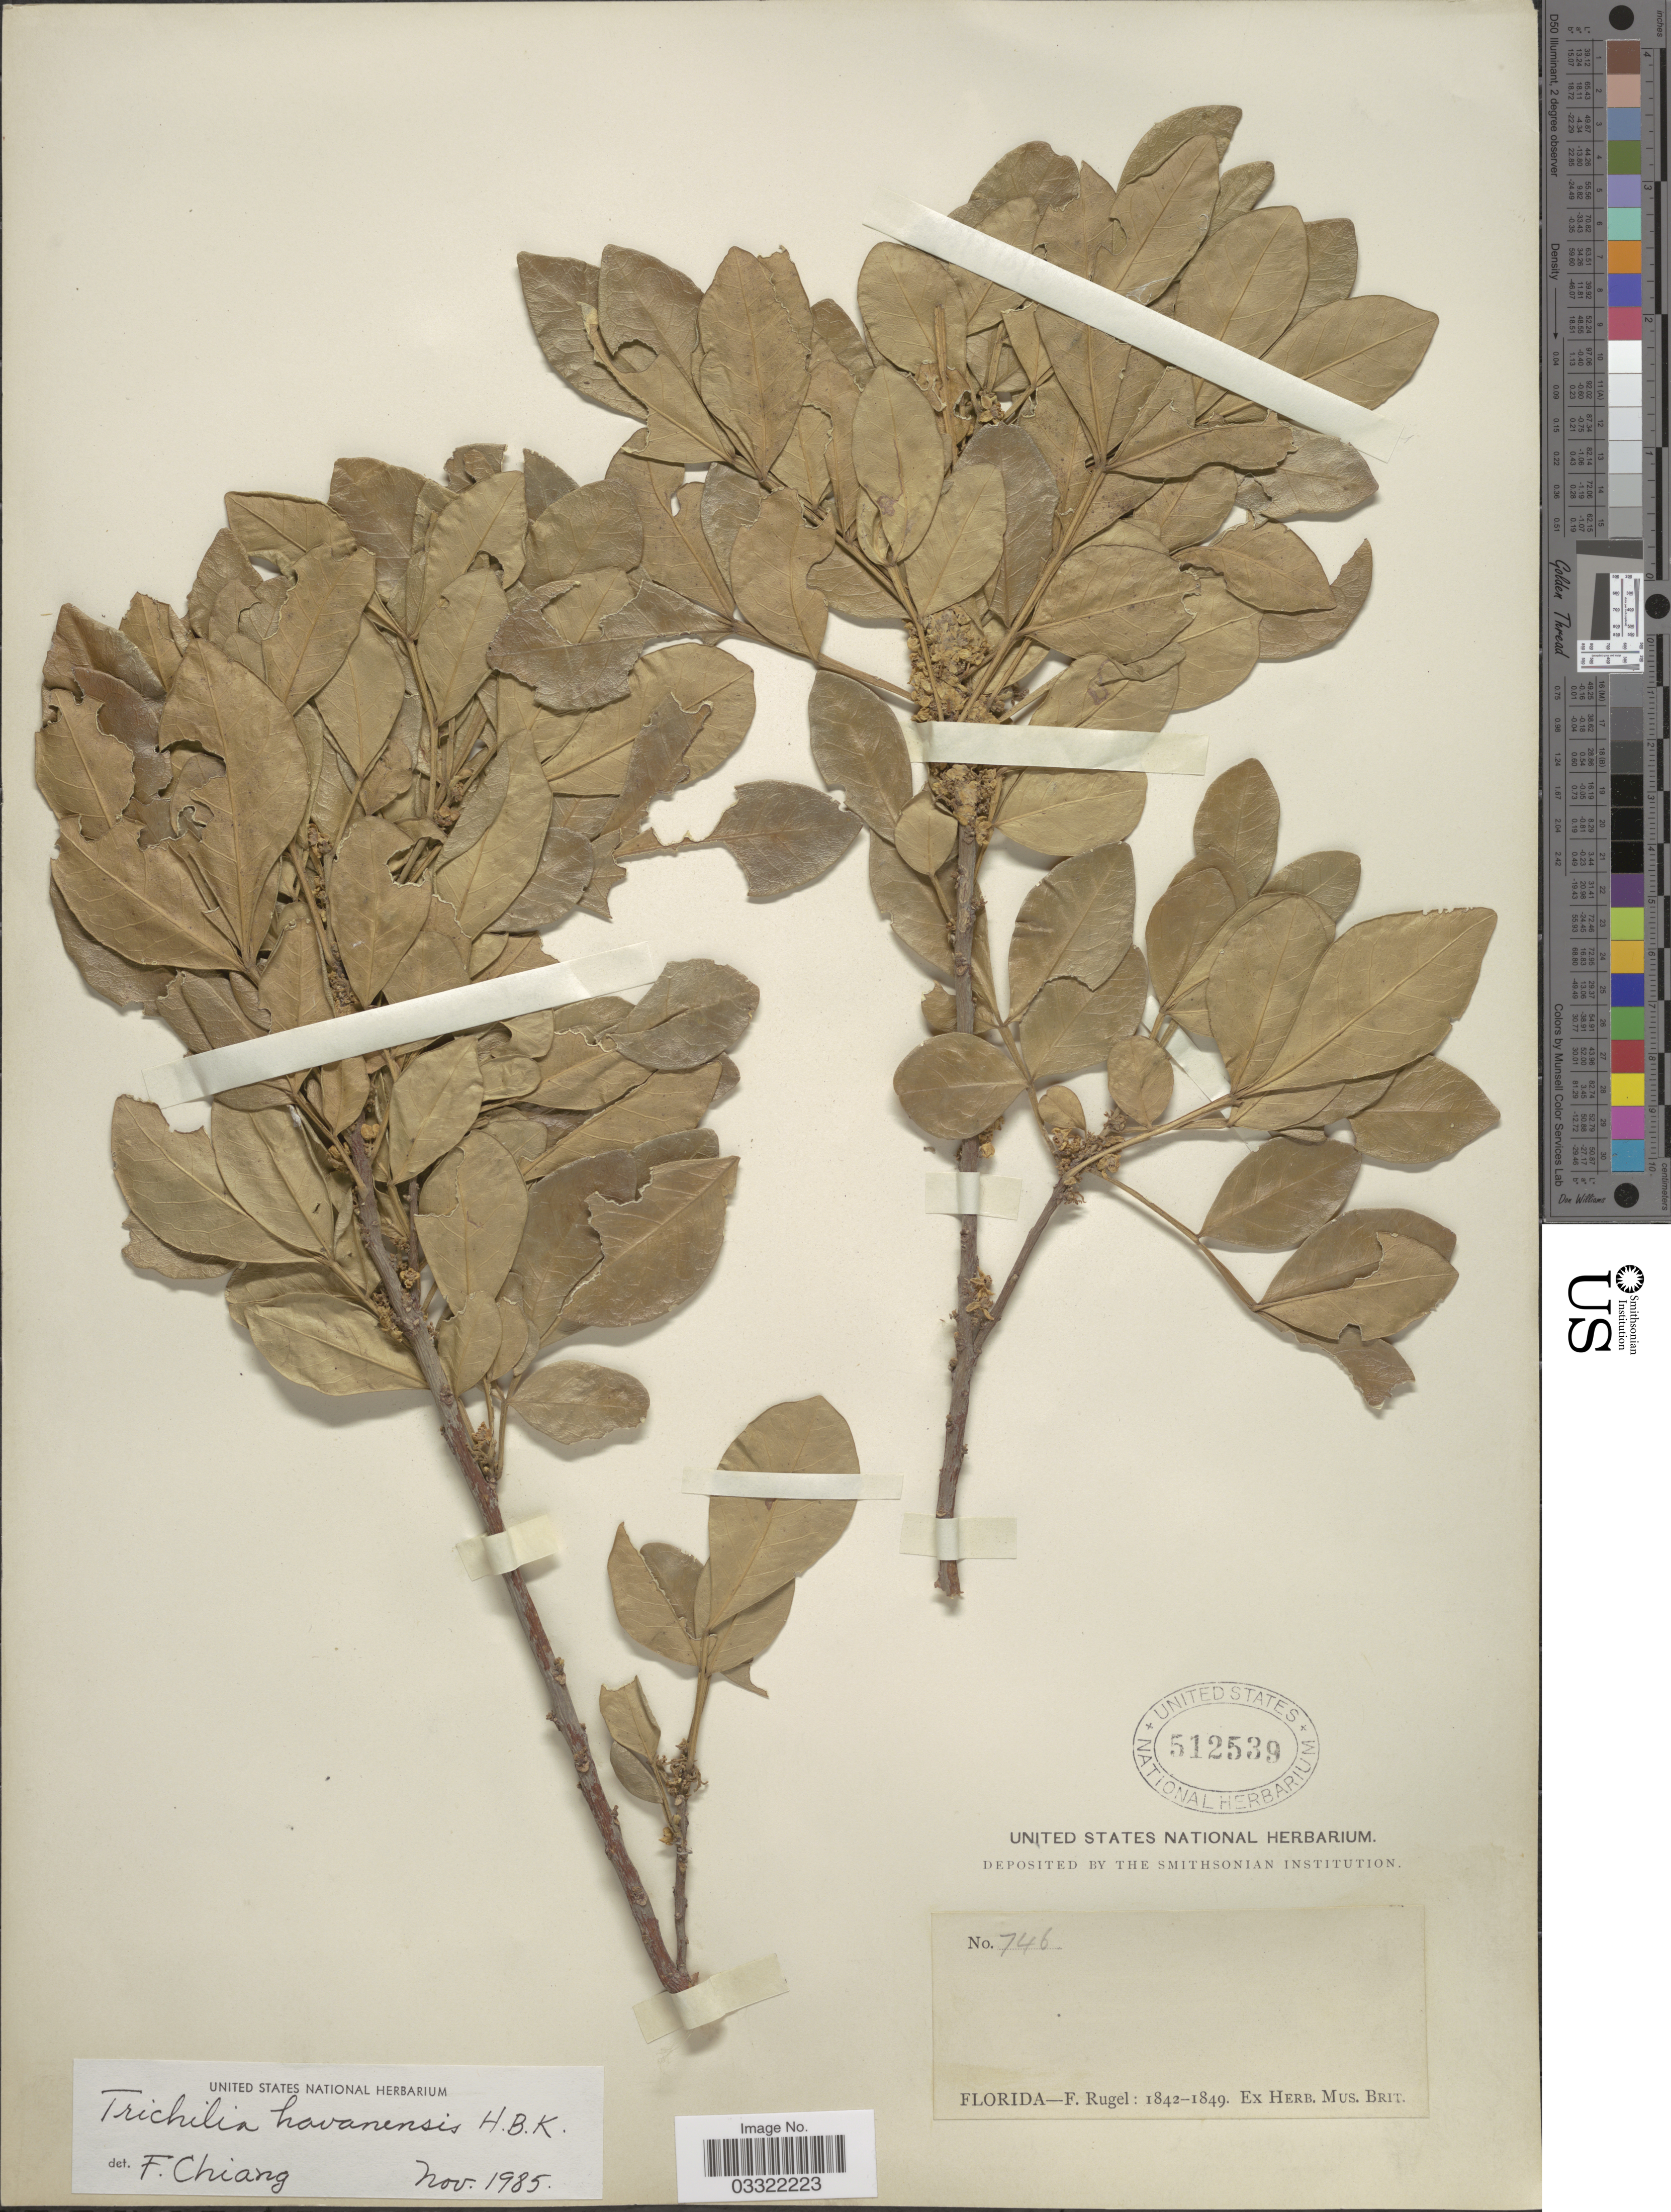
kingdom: Plantae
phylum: Tracheophyta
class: Magnoliopsida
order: Sapindales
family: Meliaceae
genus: Trichilia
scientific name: Trichilia havanensis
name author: Jacq.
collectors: F. Rugel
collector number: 746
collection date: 1842/1849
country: United States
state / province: Florida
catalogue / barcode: US 512539